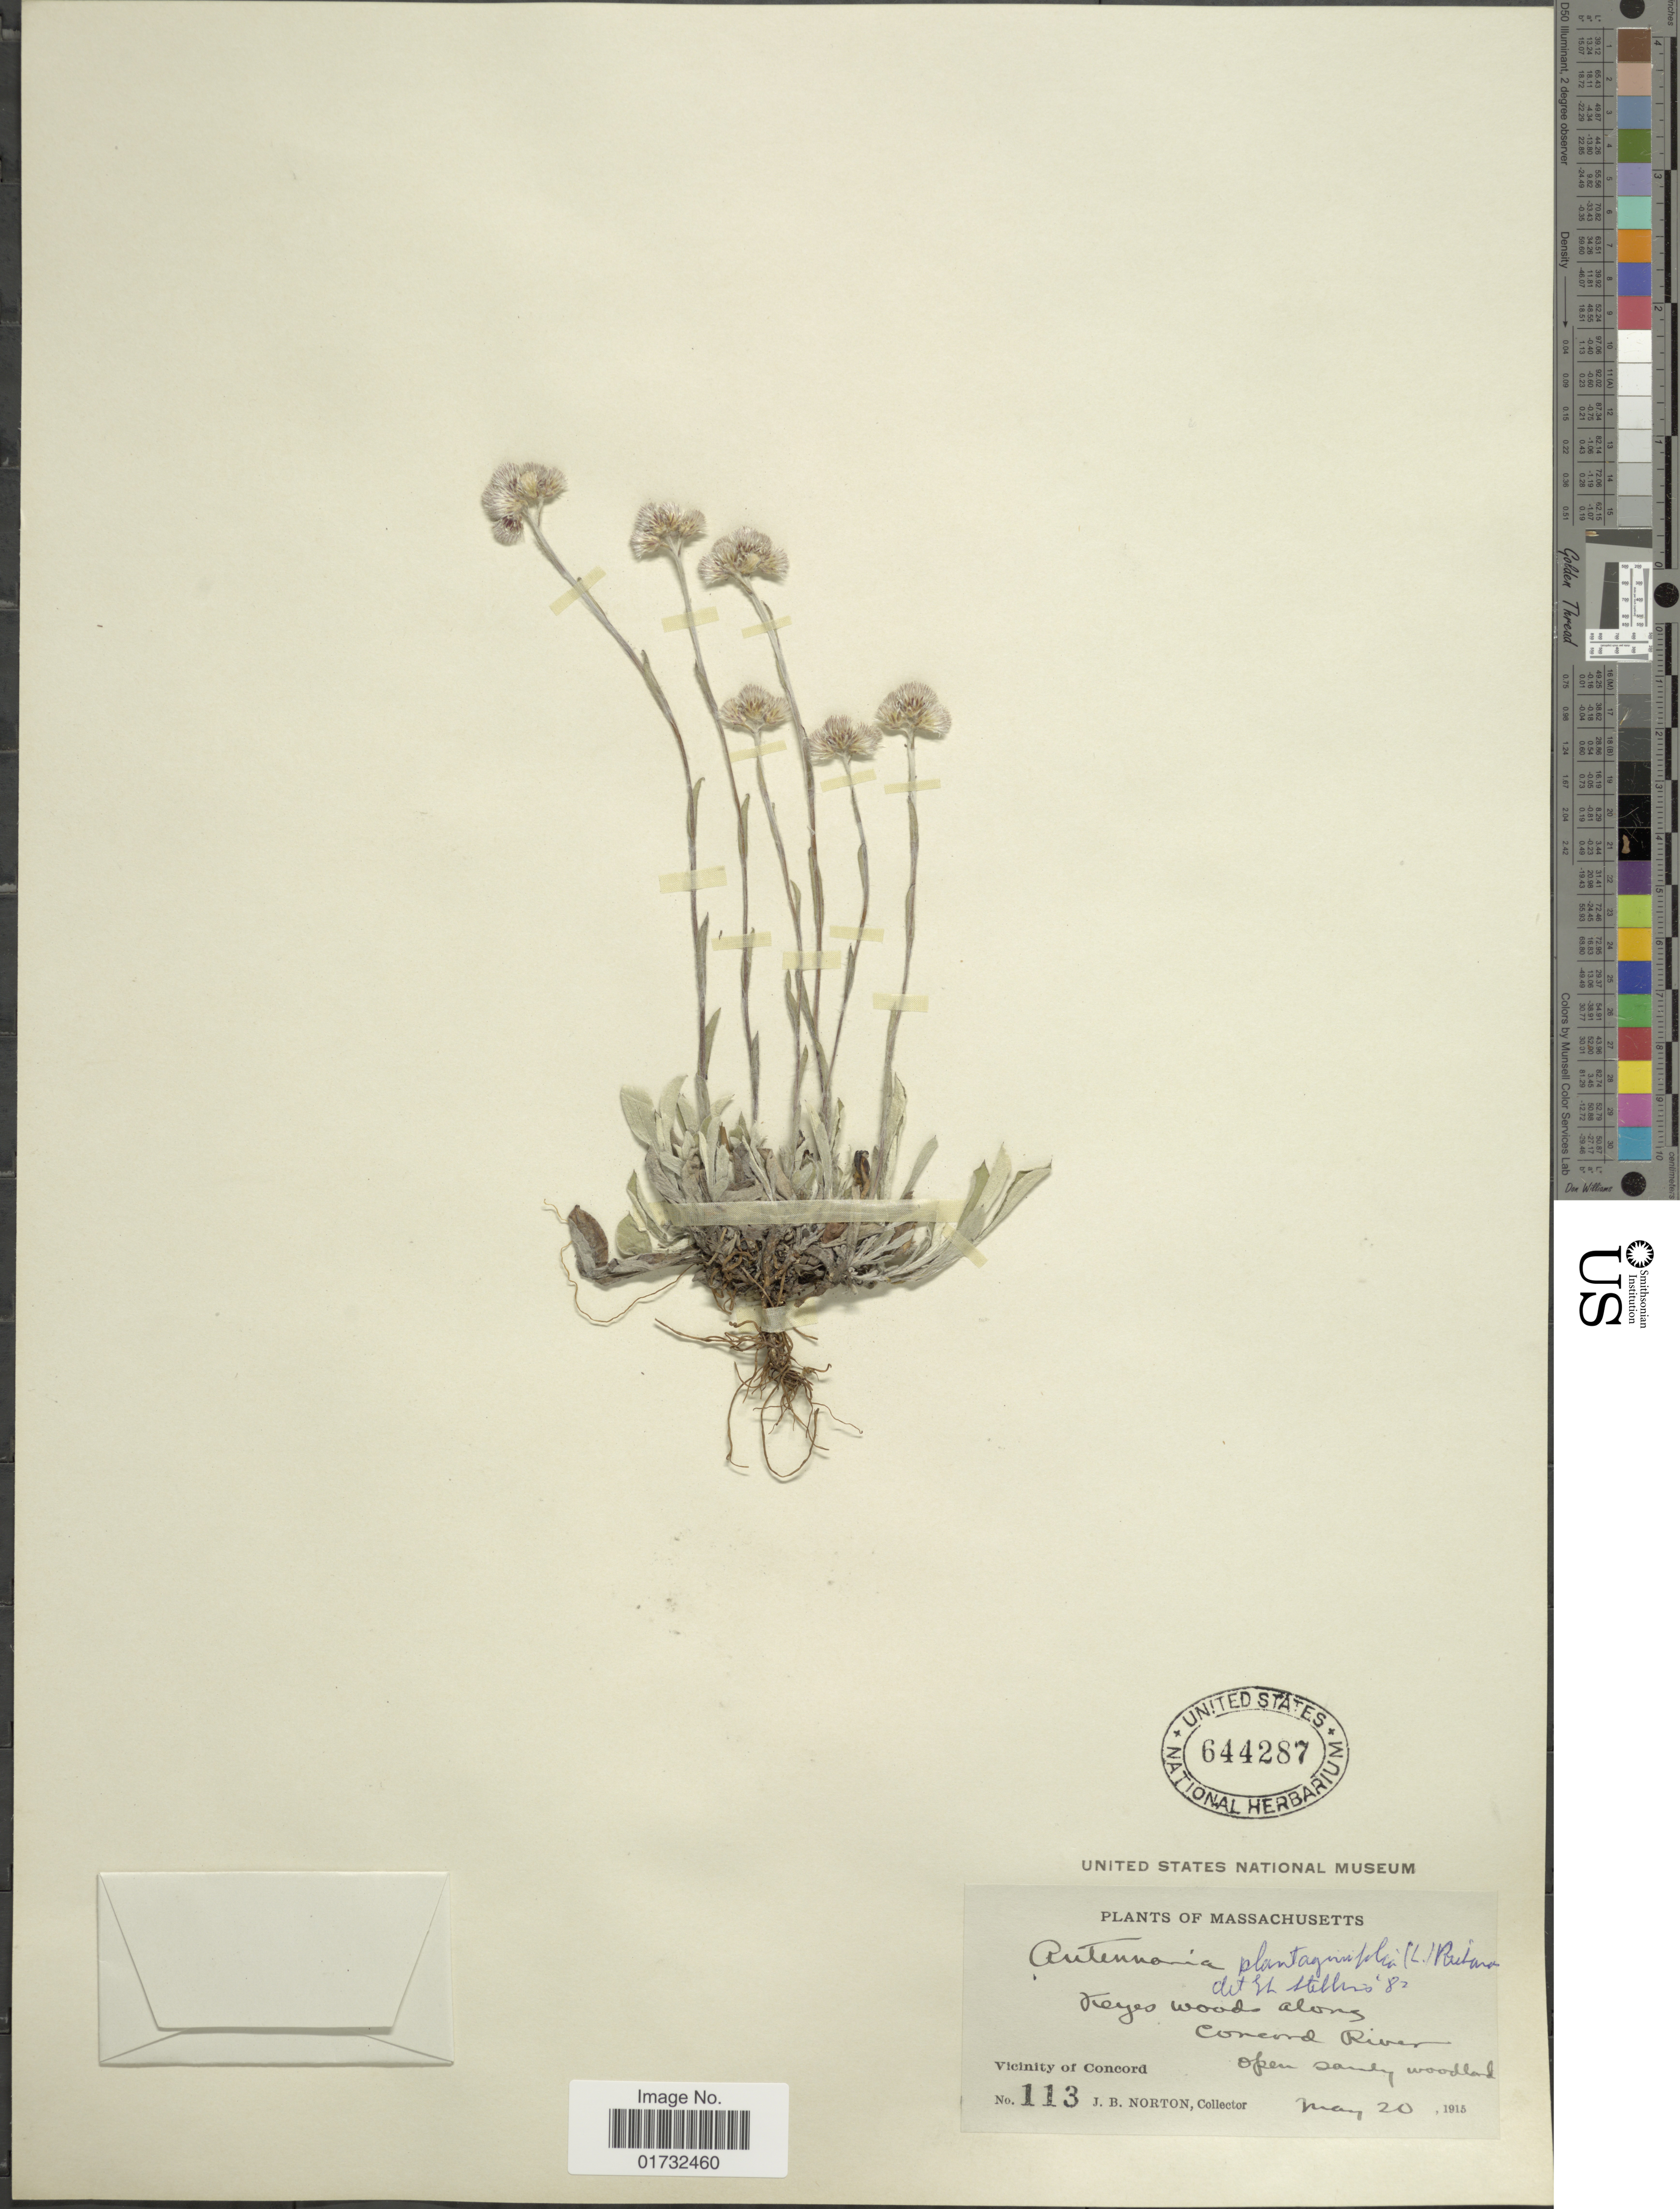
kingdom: Plantae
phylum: Tracheophyta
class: Magnoliopsida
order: Asterales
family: Asteraceae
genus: Antennaria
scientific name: Antennaria plantaginifolia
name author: (L.) Richardson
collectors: J. B. Norton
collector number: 113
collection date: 1915-05-20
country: United States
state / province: Massachusetts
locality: Concord River. Vicinity of Concord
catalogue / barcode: US 644287